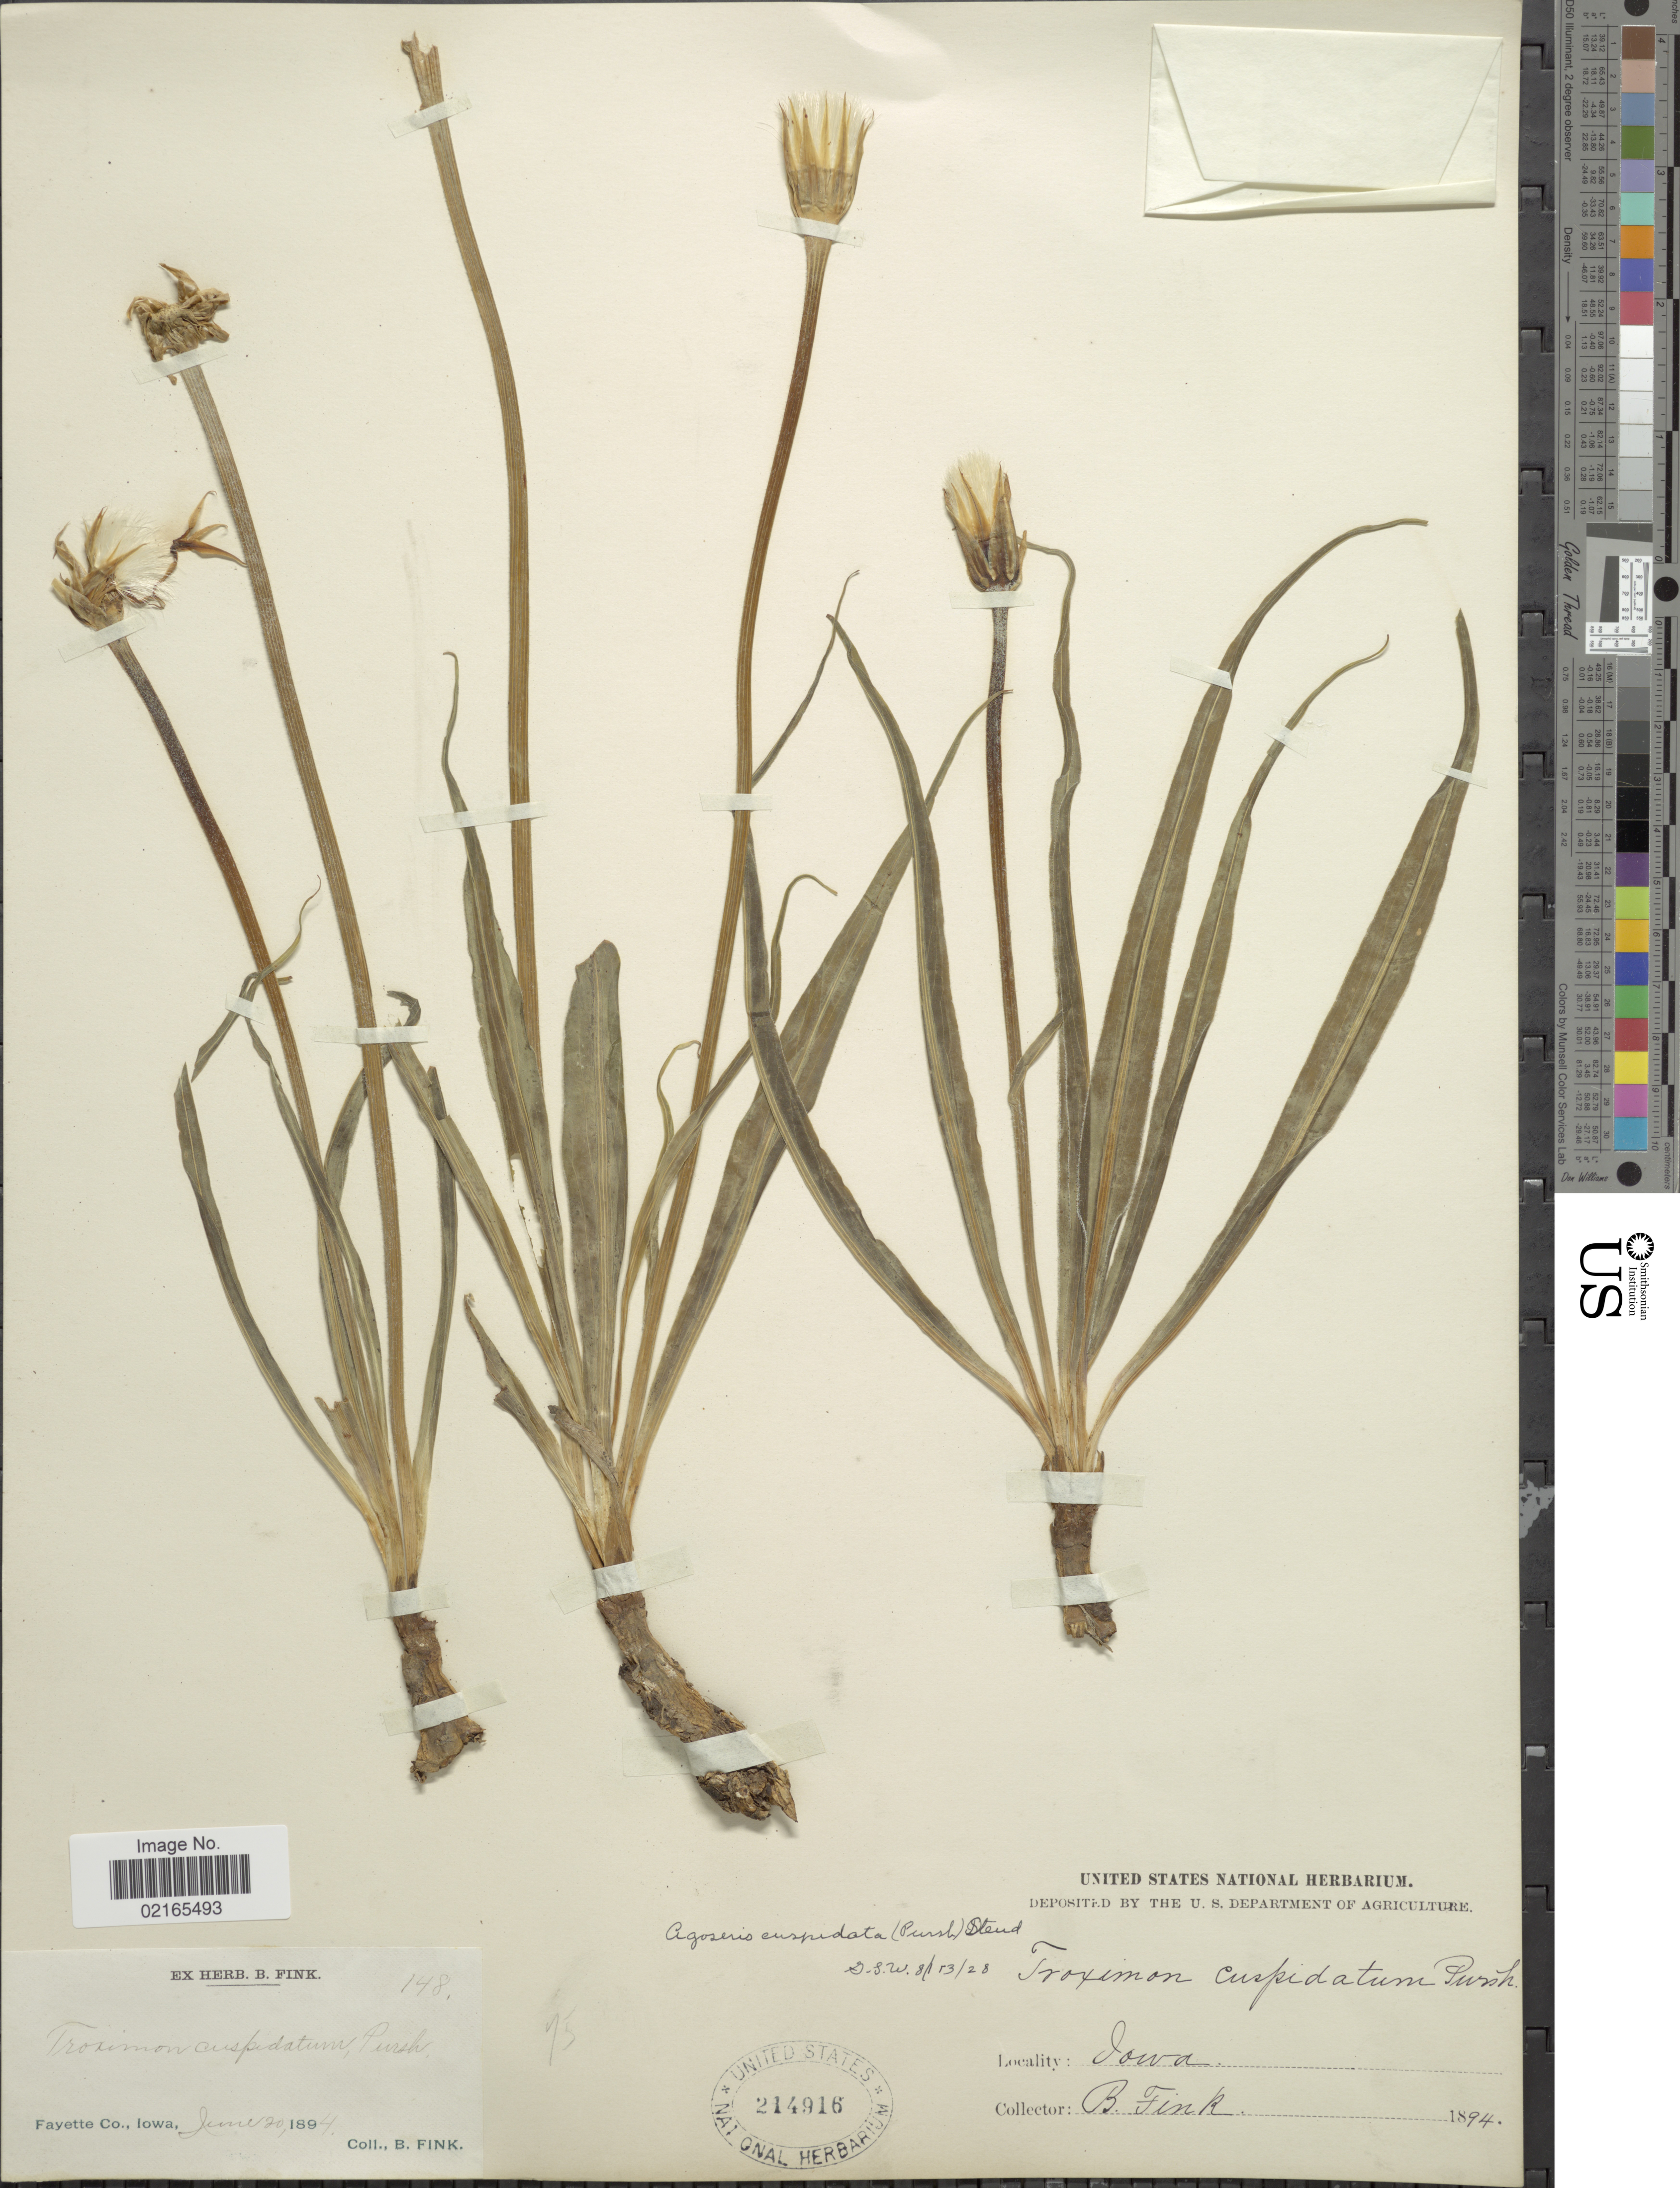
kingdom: Plantae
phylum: Tracheophyta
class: Magnoliopsida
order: Asterales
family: Asteraceae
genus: Nothocalais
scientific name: Nothocalais cuspidata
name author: (Pursh) Greene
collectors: B. Fink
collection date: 1894-06-20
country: United States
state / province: Iowa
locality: Fayette Co.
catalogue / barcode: US 214916